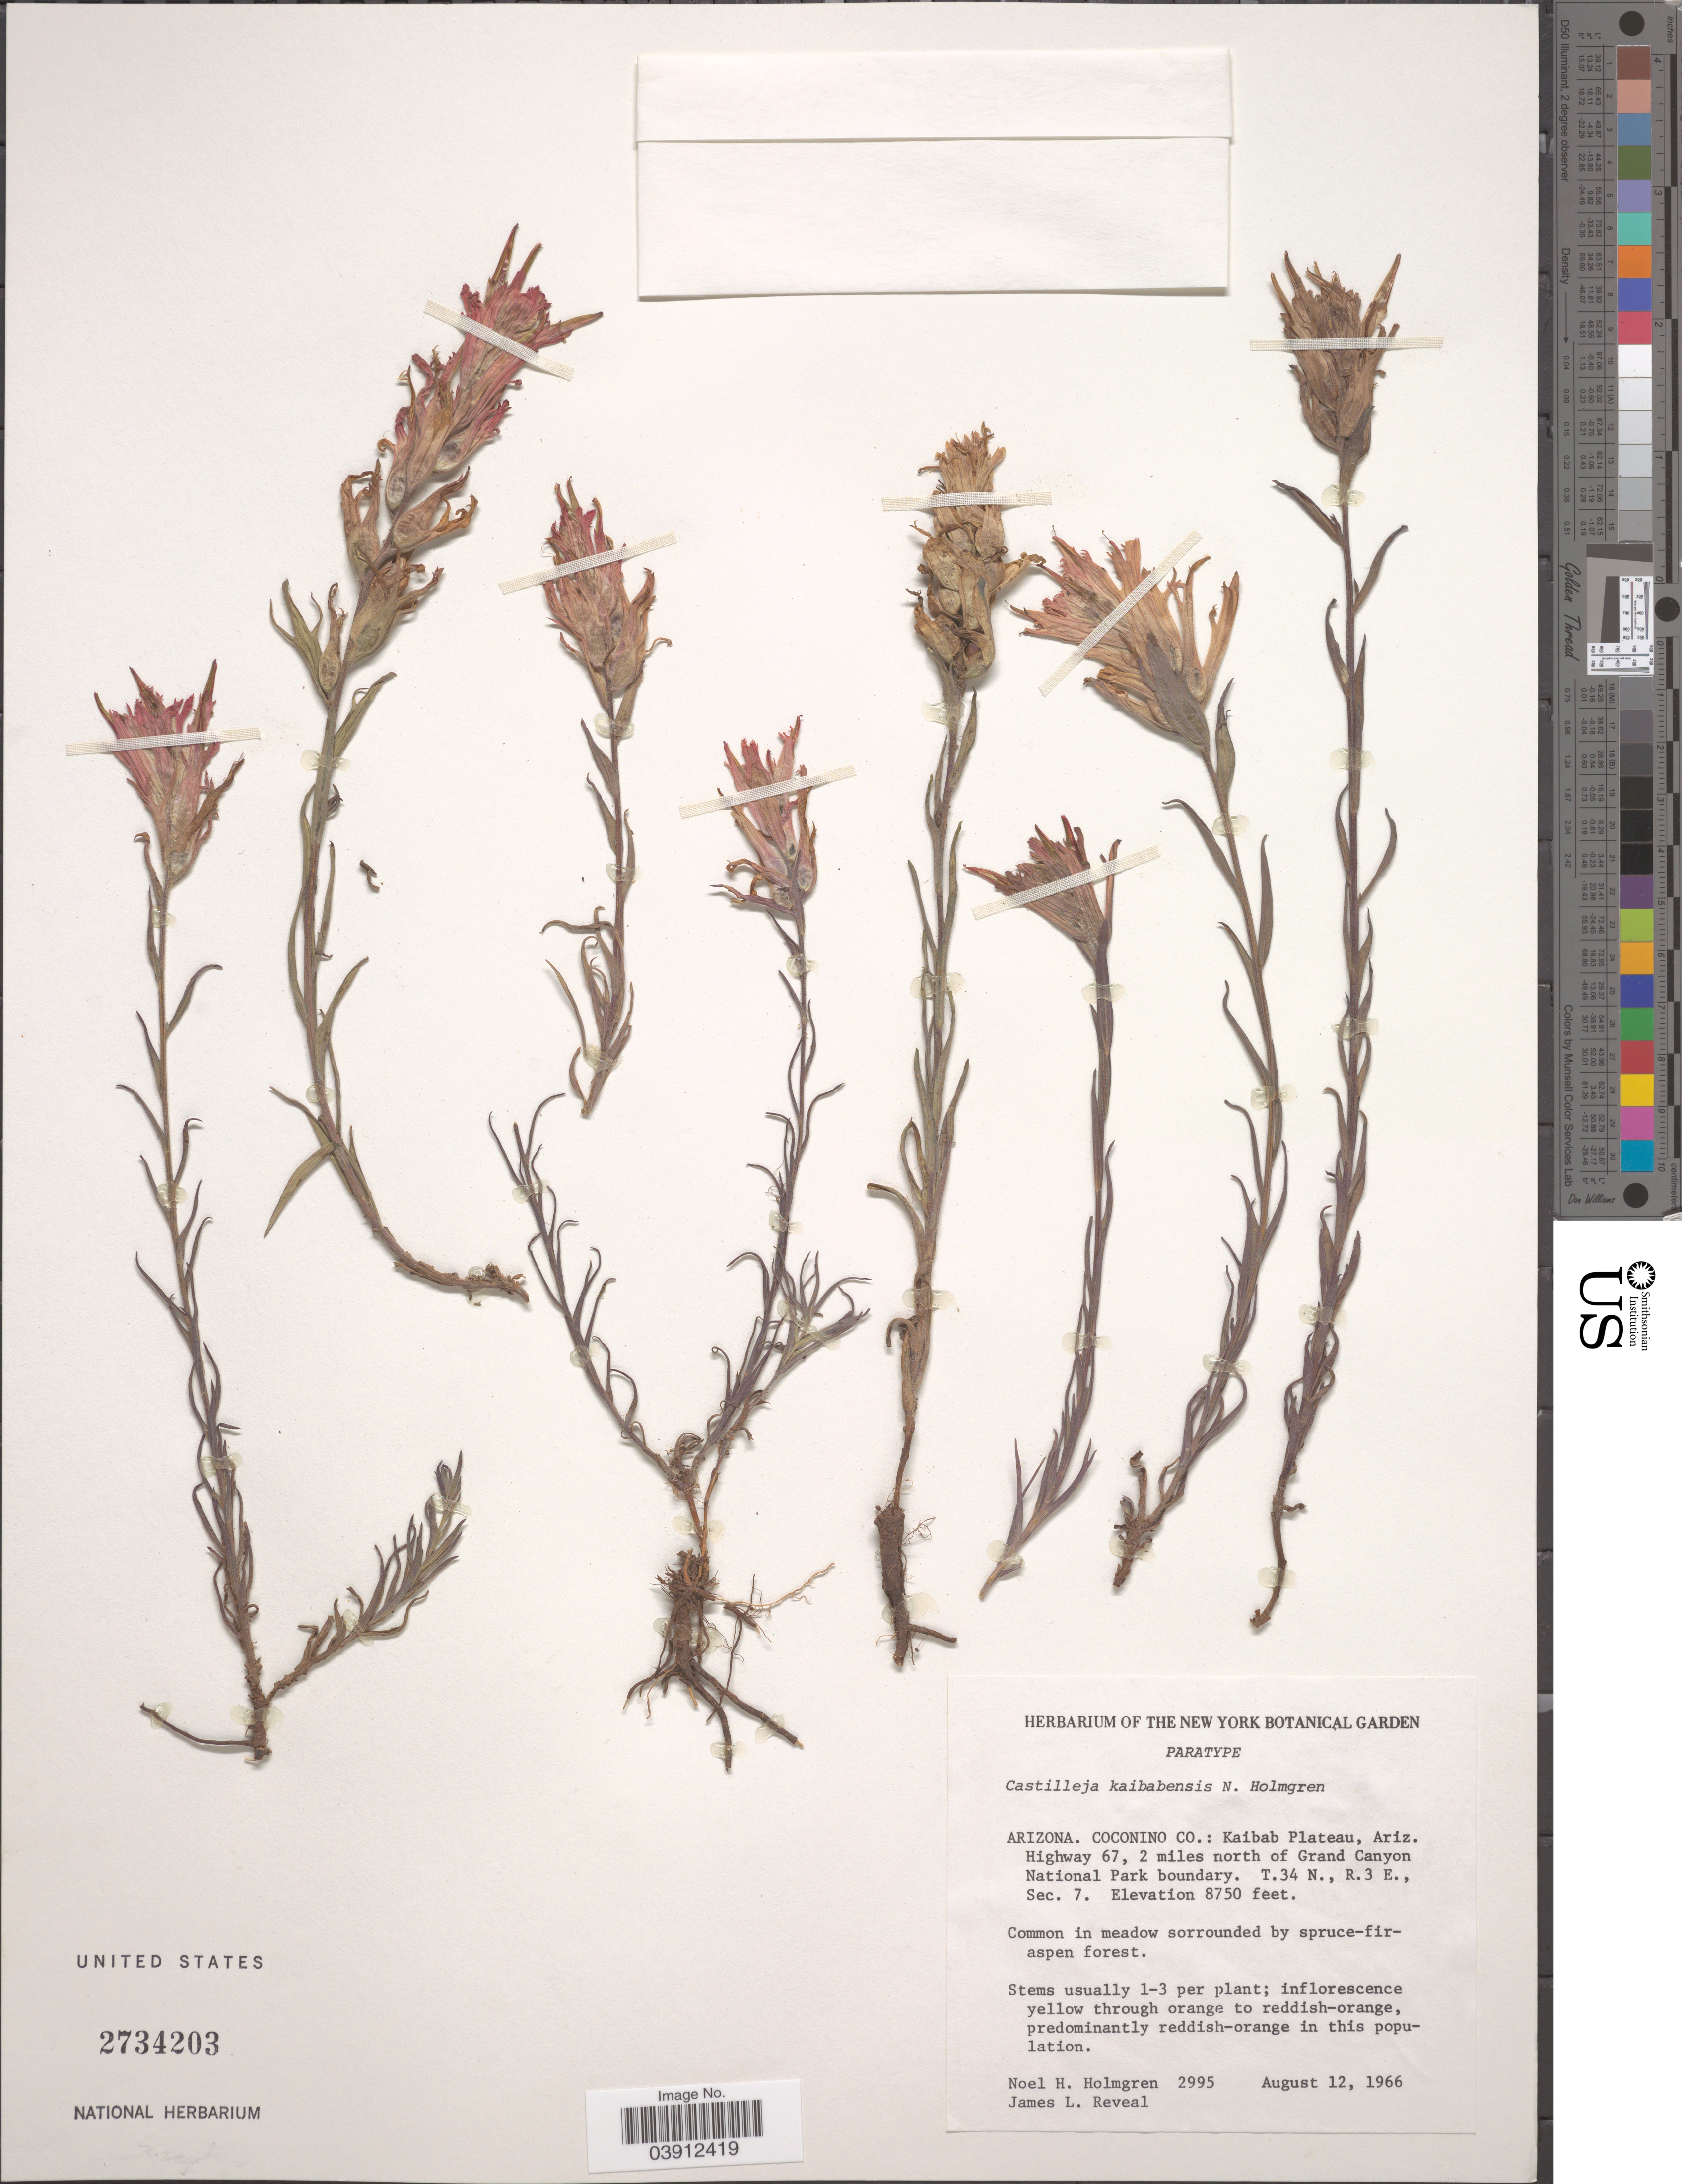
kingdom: Plantae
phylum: Tracheophyta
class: Magnoliopsida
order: Lamiales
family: Orobanchaceae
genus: Castilleja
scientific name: Castilleja kaibabensis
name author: N.H. Holmgren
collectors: N. H. Holmgren & J. L. Reveal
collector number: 2995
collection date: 1966-08-12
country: United States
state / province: Arizona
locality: Coconino Co.: Kaibab Plateau, Ariz. Highway 67, 2 miles north of Grand Canyon National Park boundary. T.34 N., R. 3 E., Sec. 7.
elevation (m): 2667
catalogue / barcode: US 2734203